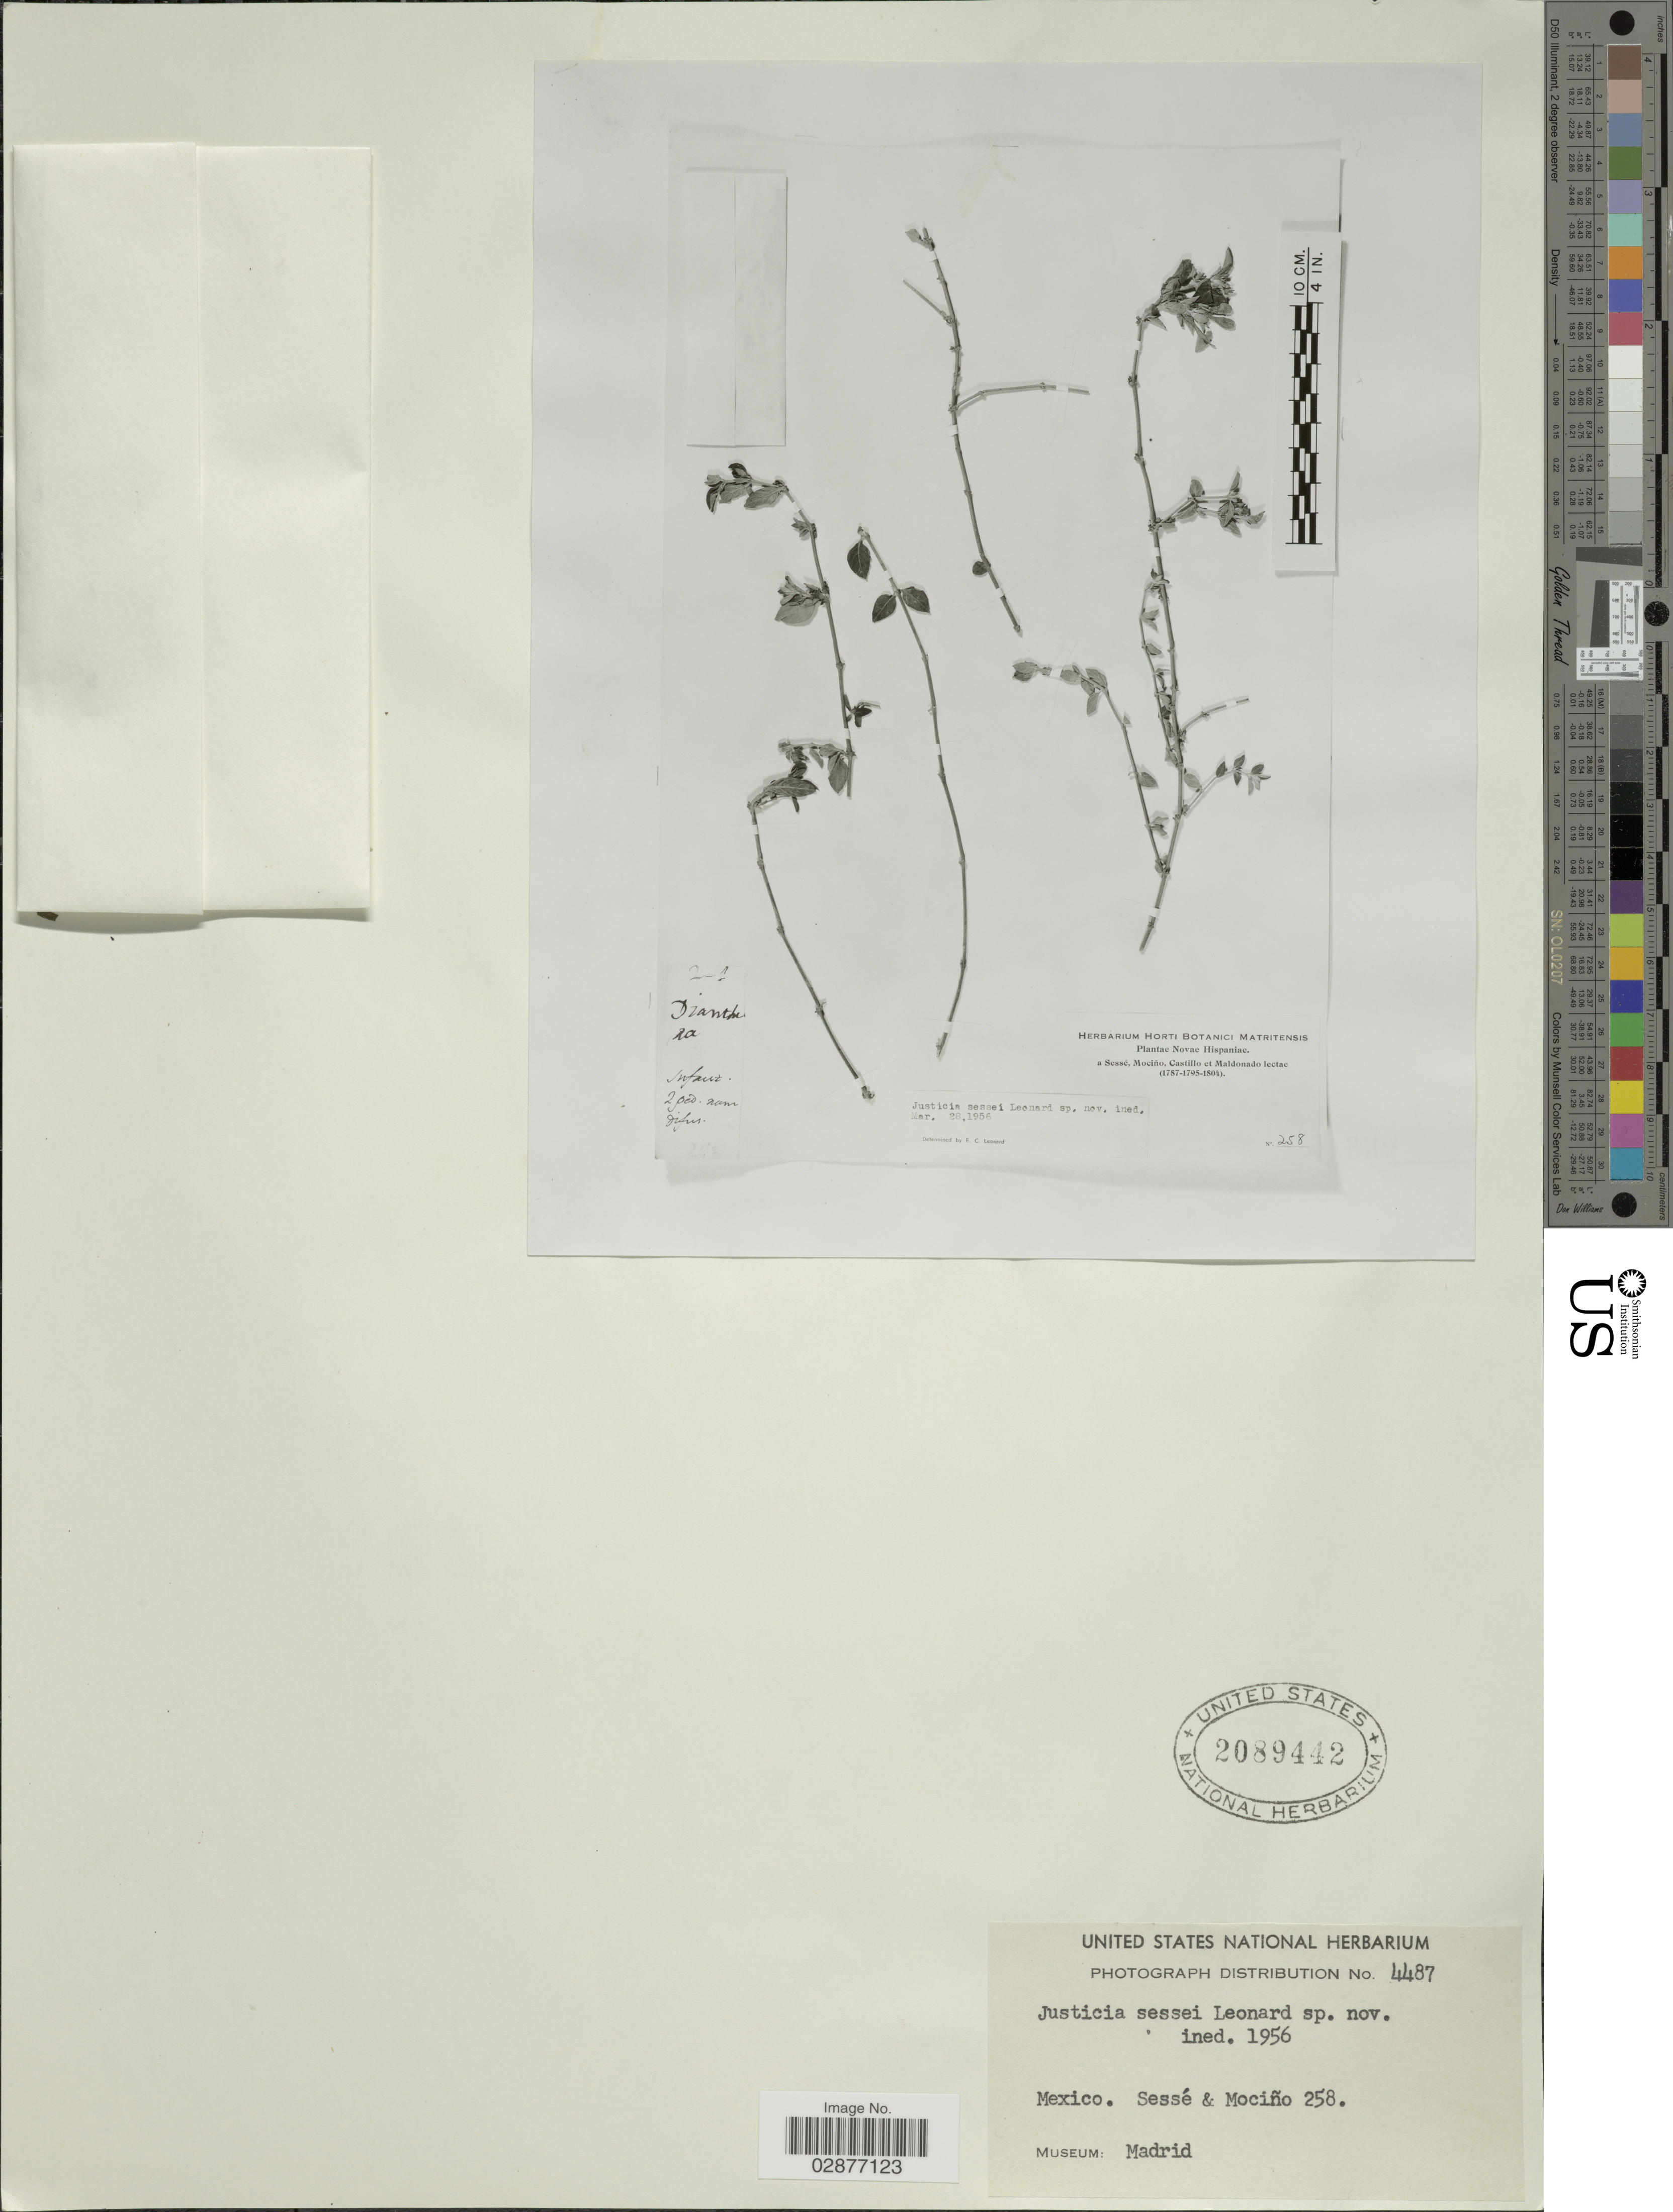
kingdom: Plantae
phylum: Tracheophyta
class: Magnoliopsida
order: Lamiales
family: Acanthaceae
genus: Justicia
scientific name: Justicia sp.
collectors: Sessé, --, Mociño, Castillo, -- & Maldonado, --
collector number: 258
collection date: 1787/1804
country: Mexico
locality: Novae Hispaniae.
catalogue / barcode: US 2089442